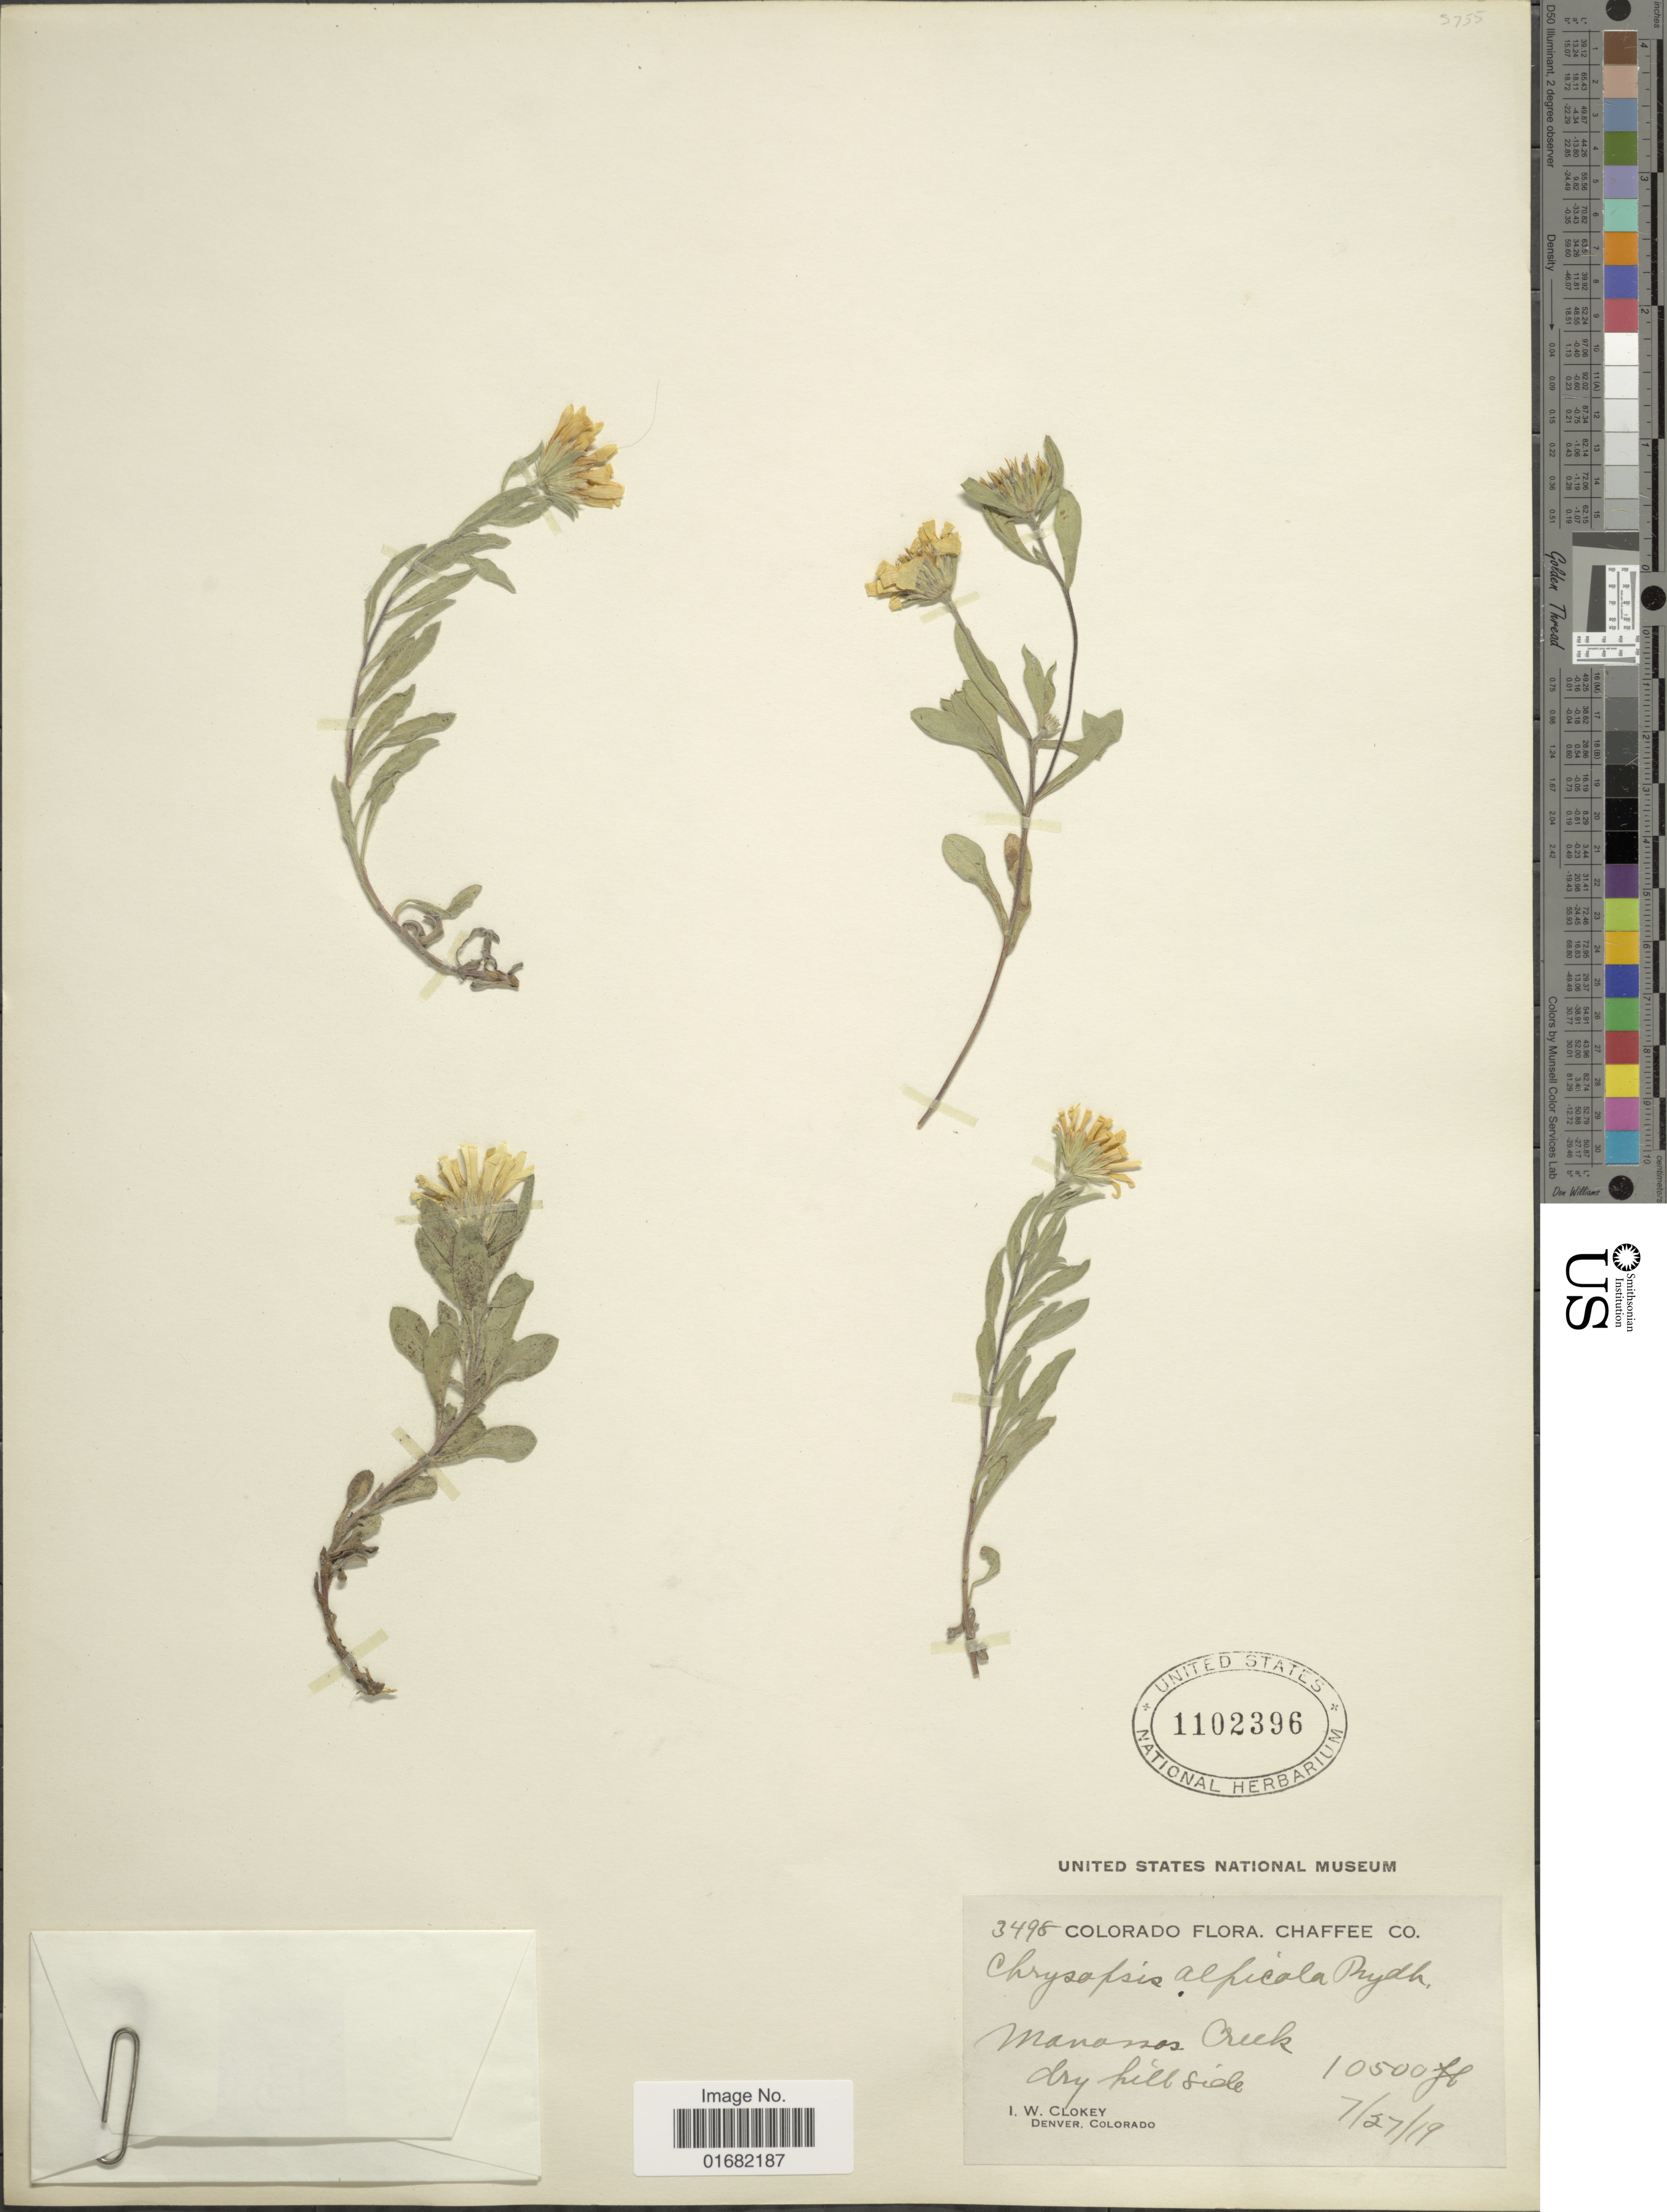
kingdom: Plantae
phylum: Tracheophyta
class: Magnoliopsida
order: Asterales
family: Asteraceae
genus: Heterotheca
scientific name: Heterotheca alpicola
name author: Rydb.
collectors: I. W. Clokey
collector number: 3498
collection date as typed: Transcribed d/m/y: 27/7/19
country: United States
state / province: Colorado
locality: Chaffee Co. Manossos Creek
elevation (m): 3200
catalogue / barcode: US 1102396